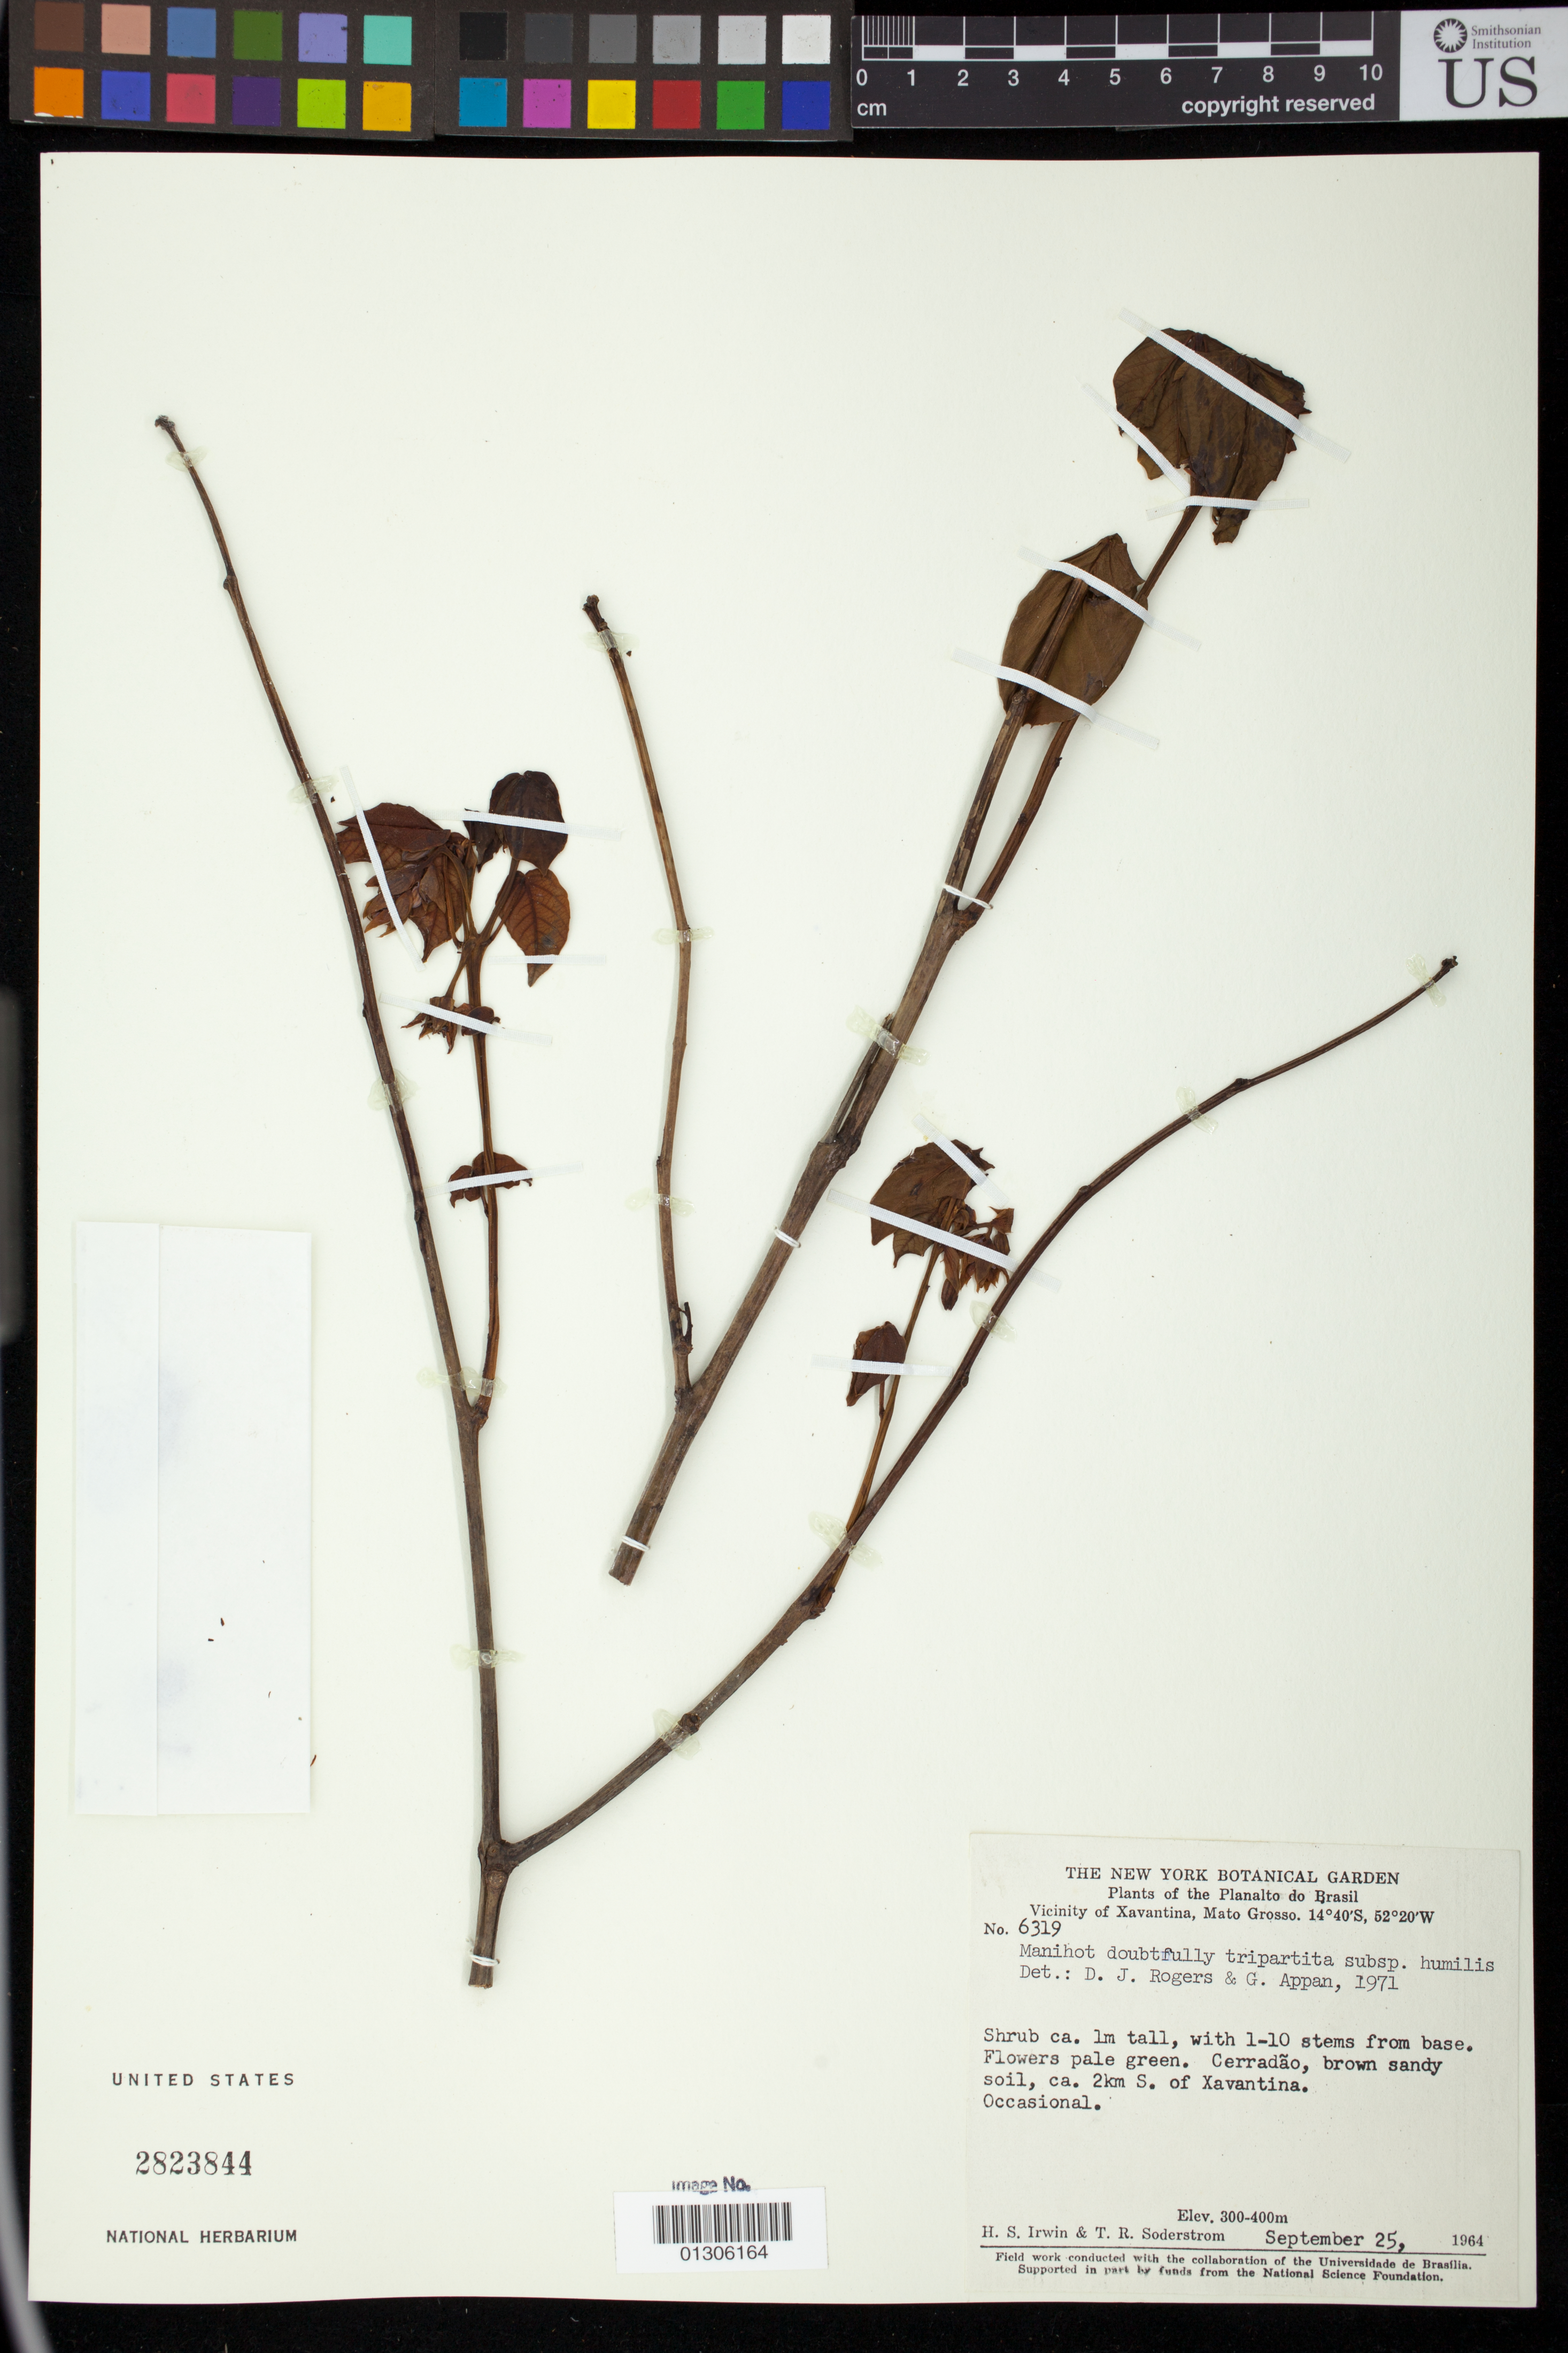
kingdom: Plantae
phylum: Tracheophyta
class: Magnoliopsida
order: Malpighiales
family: Euphorbiaceae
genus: Manihot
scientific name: Manihot tripartita subsp. humilis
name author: (Müll. Arg.) D.J. Rogers & Appan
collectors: H. Irwin & T. R. Soderstrom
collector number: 6319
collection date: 1964-09-25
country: Brazil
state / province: Mato Grosso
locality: Vicinity of Xavantina, ca. 2km S. of Xavantina.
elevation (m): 300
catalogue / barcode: US 2823844